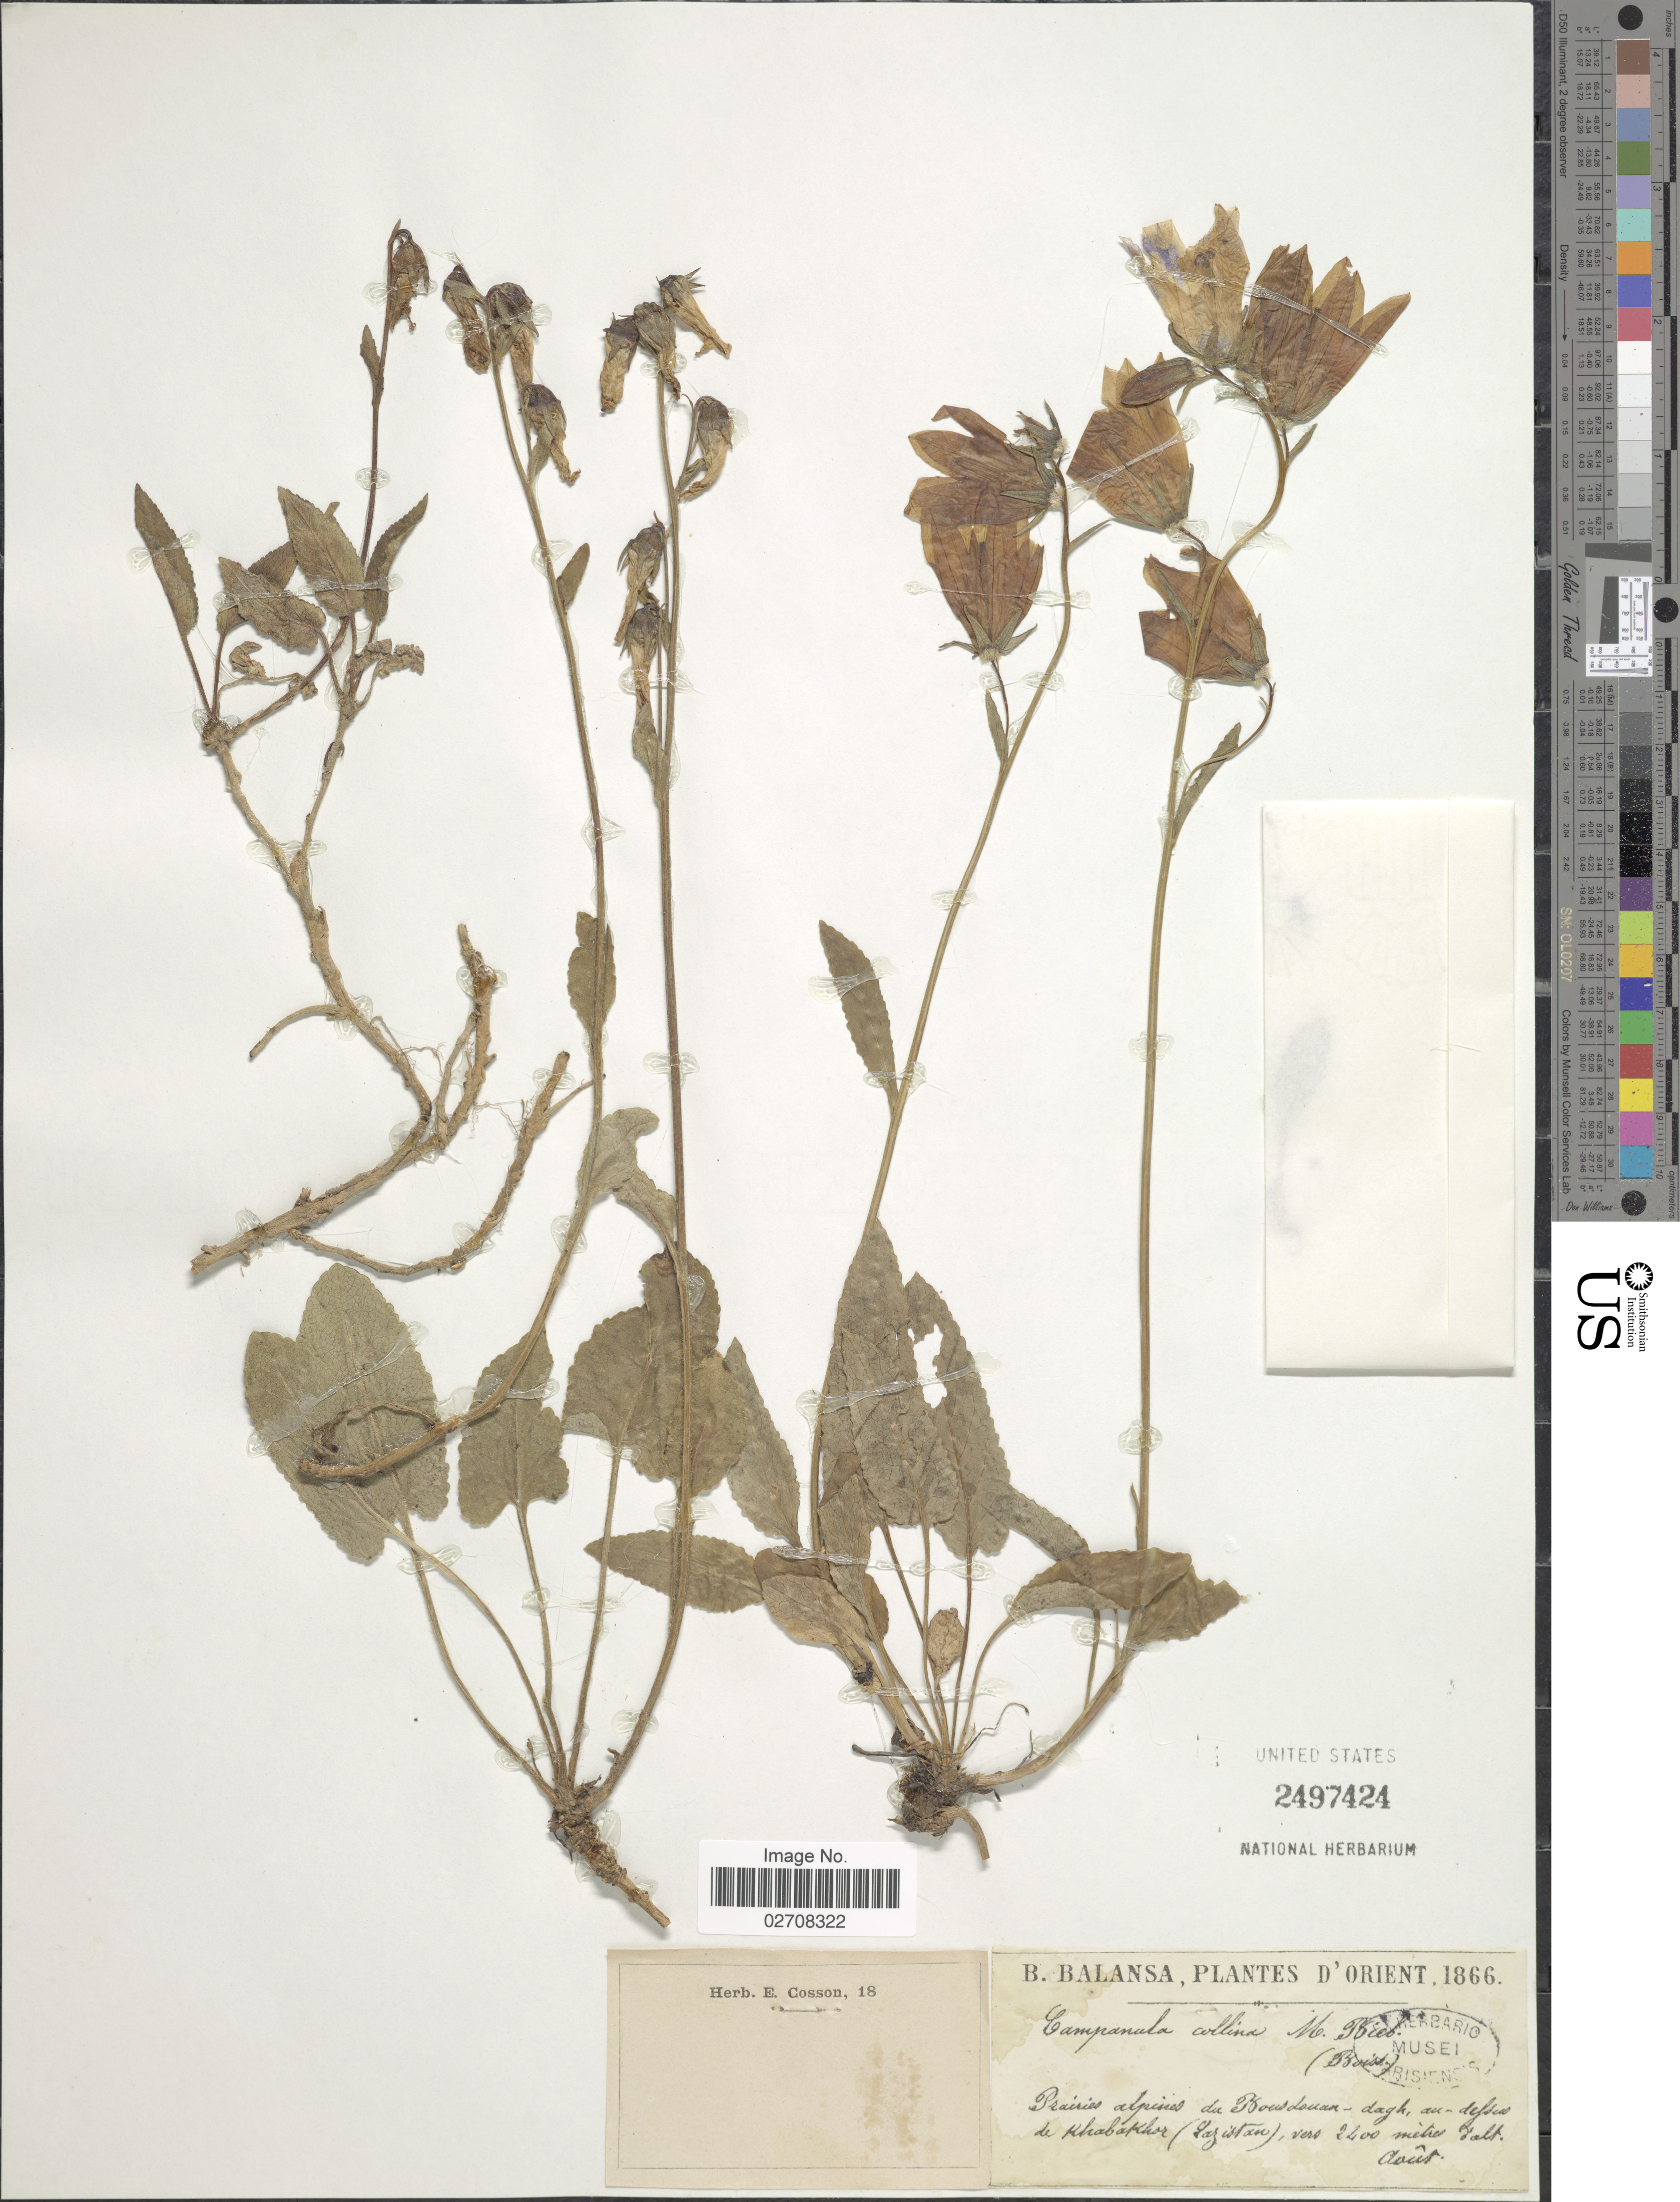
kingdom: Plantae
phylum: Tracheophyta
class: Magnoliopsida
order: Asterales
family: Campanulaceae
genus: Campanula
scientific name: Campanula collina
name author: Sims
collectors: B. Balansa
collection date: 1866-08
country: Turkey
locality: D'Orient. Prairies alpines du Bousdouax - dagh, an-delsew de Khabakhor (Lazistan). [interpreted]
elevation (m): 2400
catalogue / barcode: US 2497424